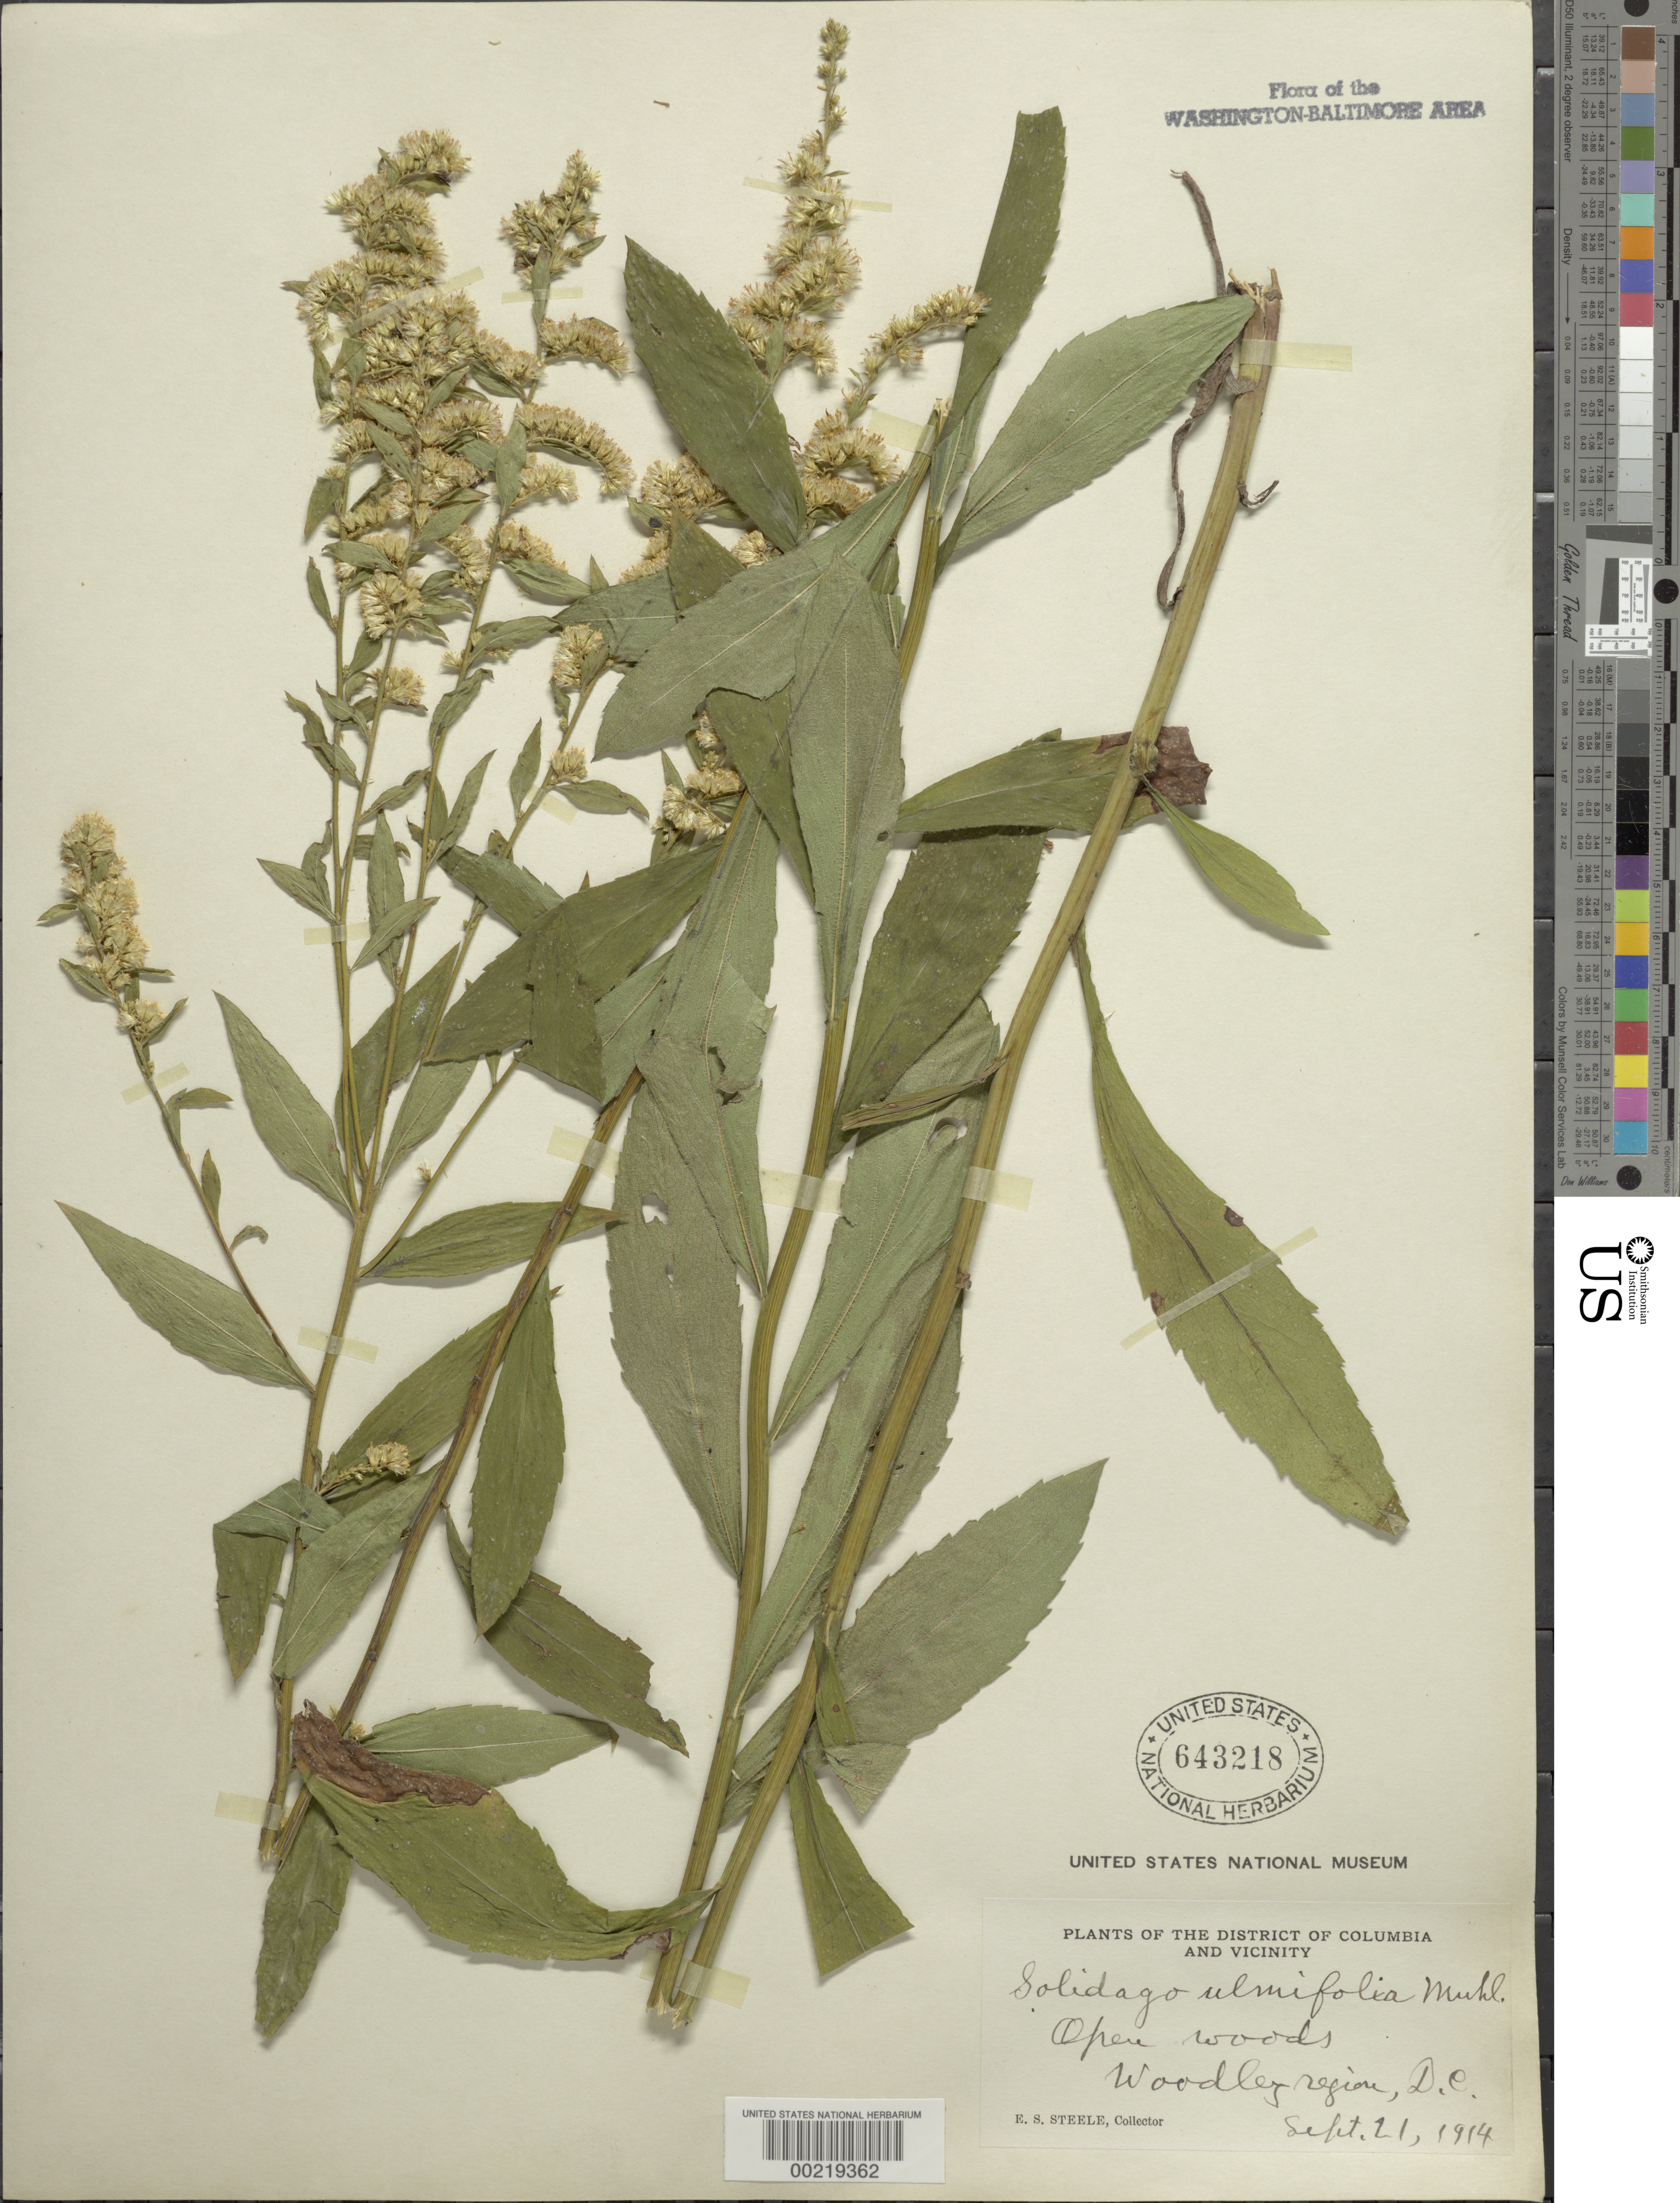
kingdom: Plantae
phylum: Tracheophyta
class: Magnoliopsida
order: Asterales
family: Asteraceae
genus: Solidago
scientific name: Solidago ulmifolia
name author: Muhl. ex Willd.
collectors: E. Steele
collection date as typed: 21 Sep 1914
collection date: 1914-09-21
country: United States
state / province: District of Columbia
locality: Woodley Region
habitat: Open woods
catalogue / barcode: US 643218